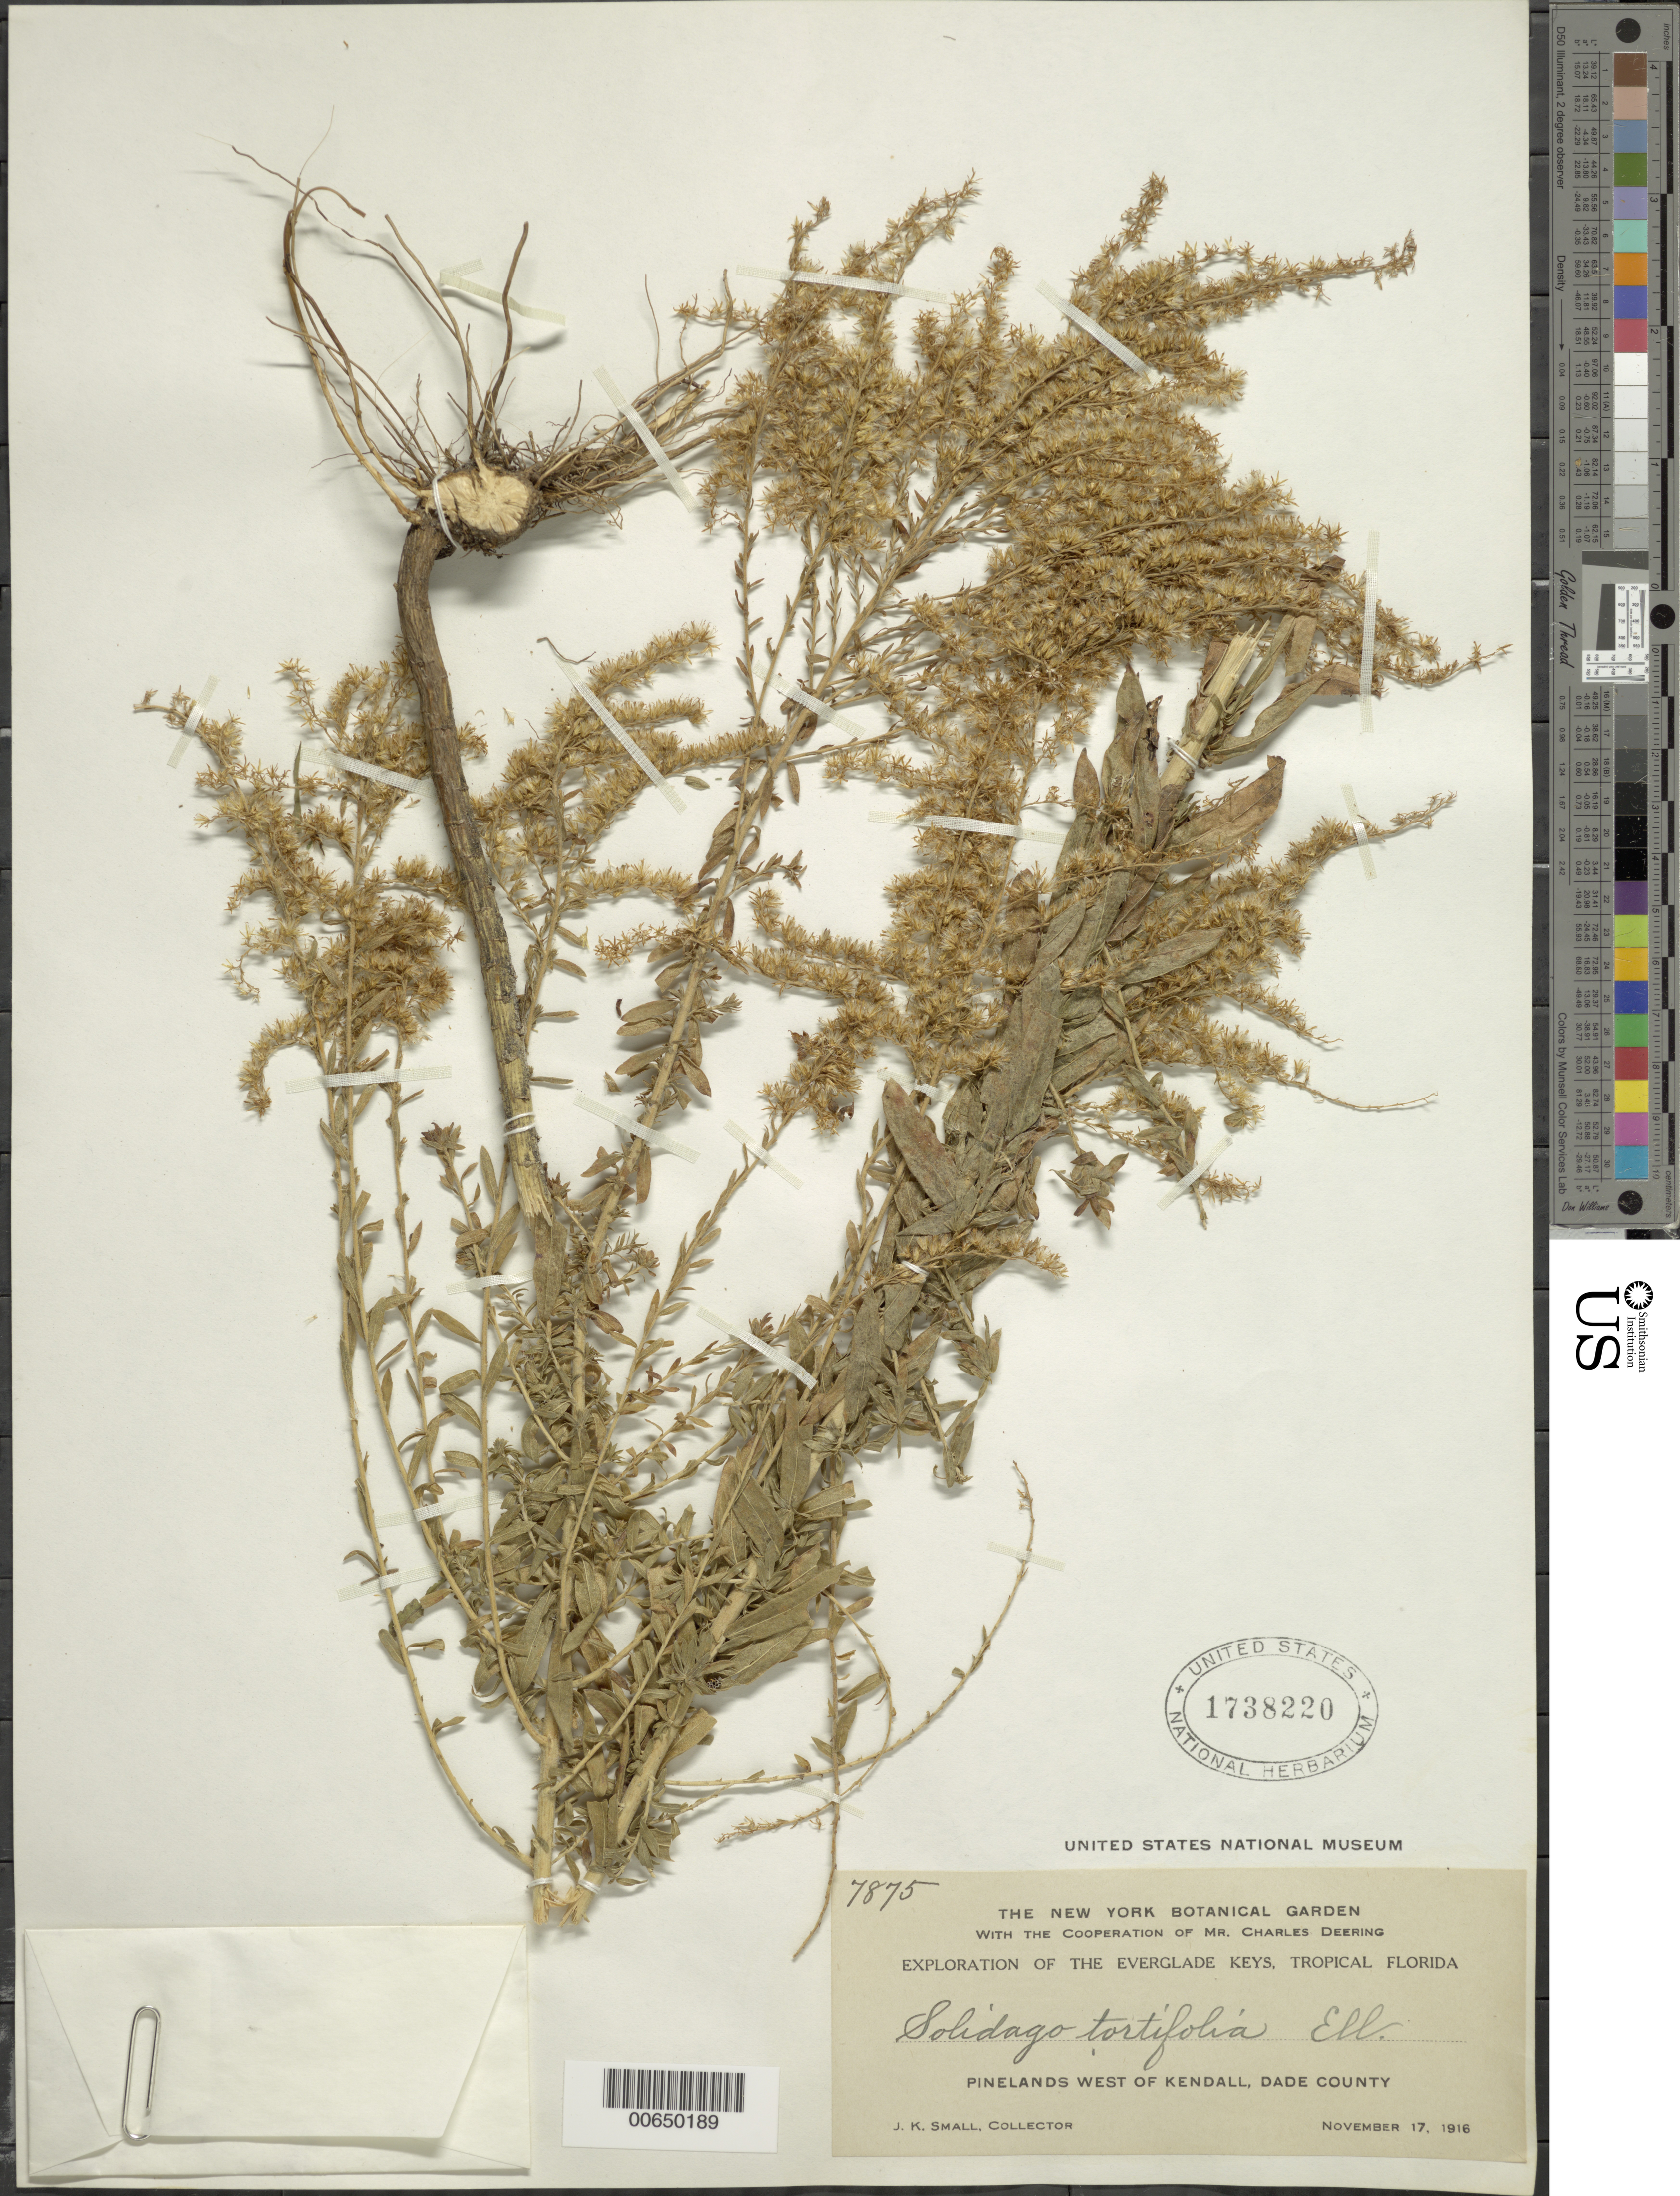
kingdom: Plantae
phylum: Tracheophyta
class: Magnoliopsida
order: Asterales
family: Asteraceae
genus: Solidago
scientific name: Solidago tortifolia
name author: Elliott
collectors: J. K. Small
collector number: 7875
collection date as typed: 17 Nov 1916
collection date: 1916-11-17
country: United States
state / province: Florida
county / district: Dade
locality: W of Kendall.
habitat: Pinelands.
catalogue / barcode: US 1738220